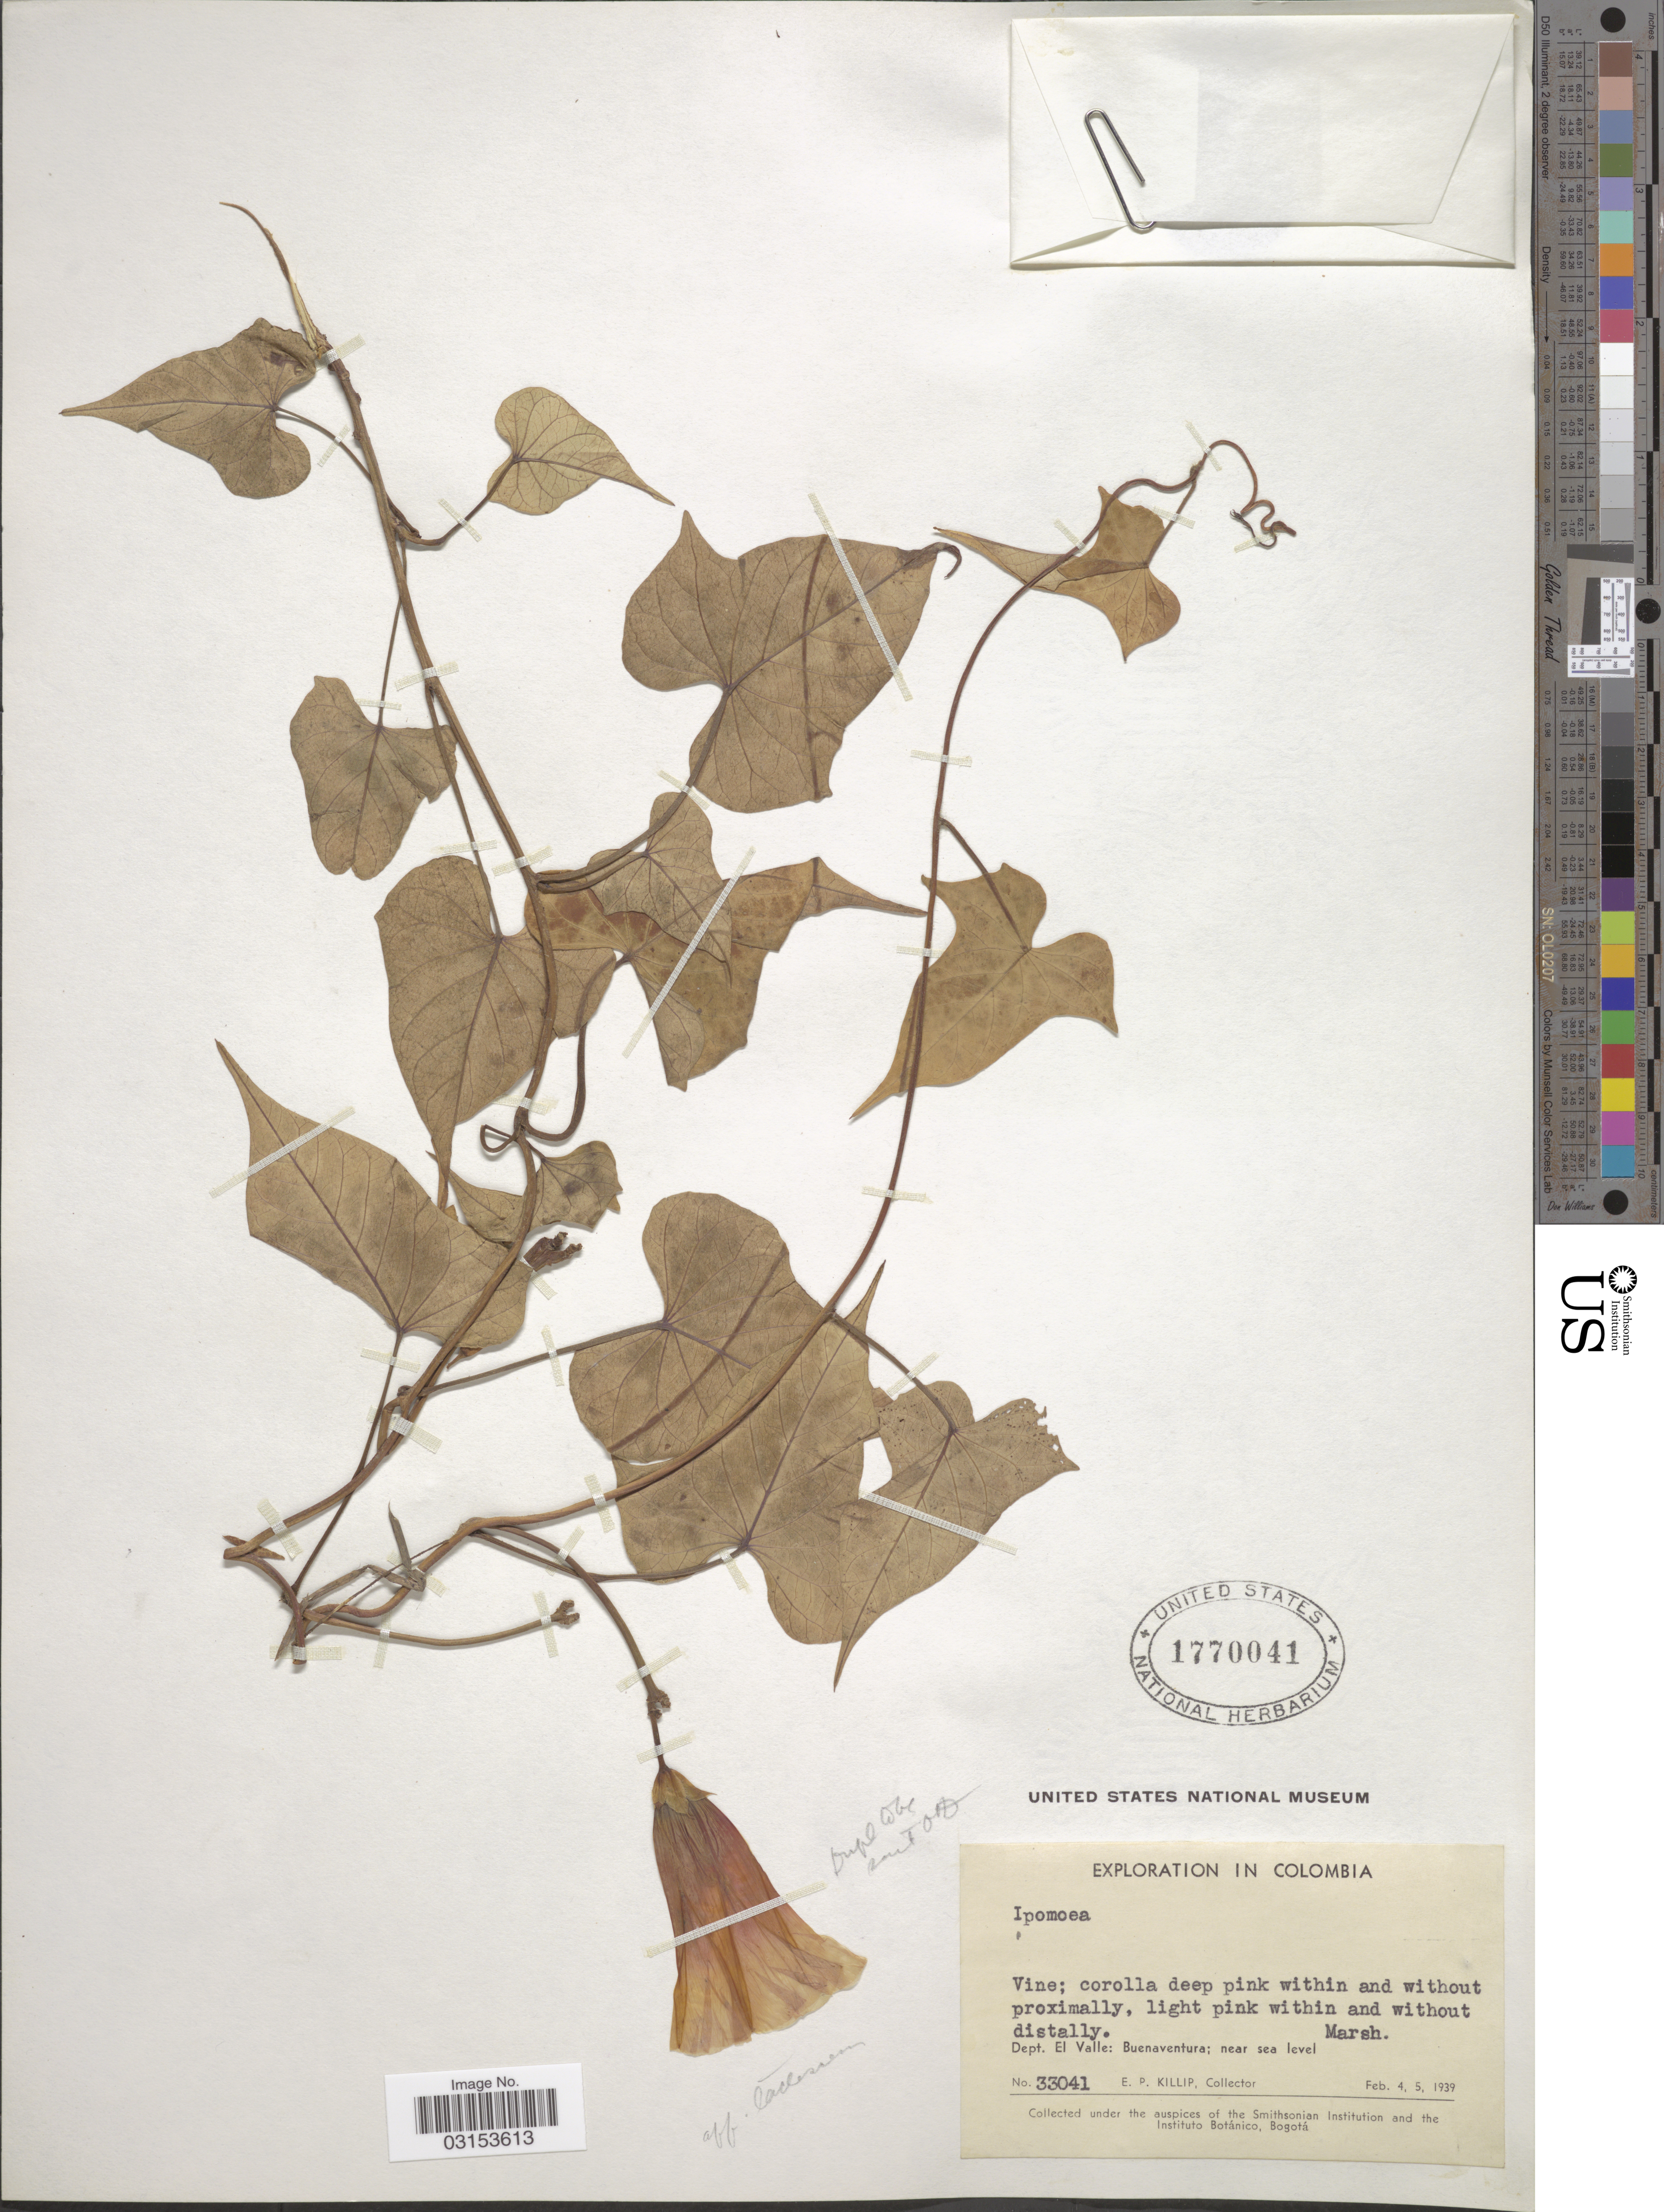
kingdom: Plantae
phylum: Tracheophyta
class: Magnoliopsida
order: Solanales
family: Convolvulaceae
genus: Ipomoea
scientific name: Ipomoea triloba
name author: L.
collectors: E. P. Killip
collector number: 33041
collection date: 1939-02-04/1939-02-05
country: Colombia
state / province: Valle del Cauca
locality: Dept. El Valle: Buenaventura.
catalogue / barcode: US 1770041